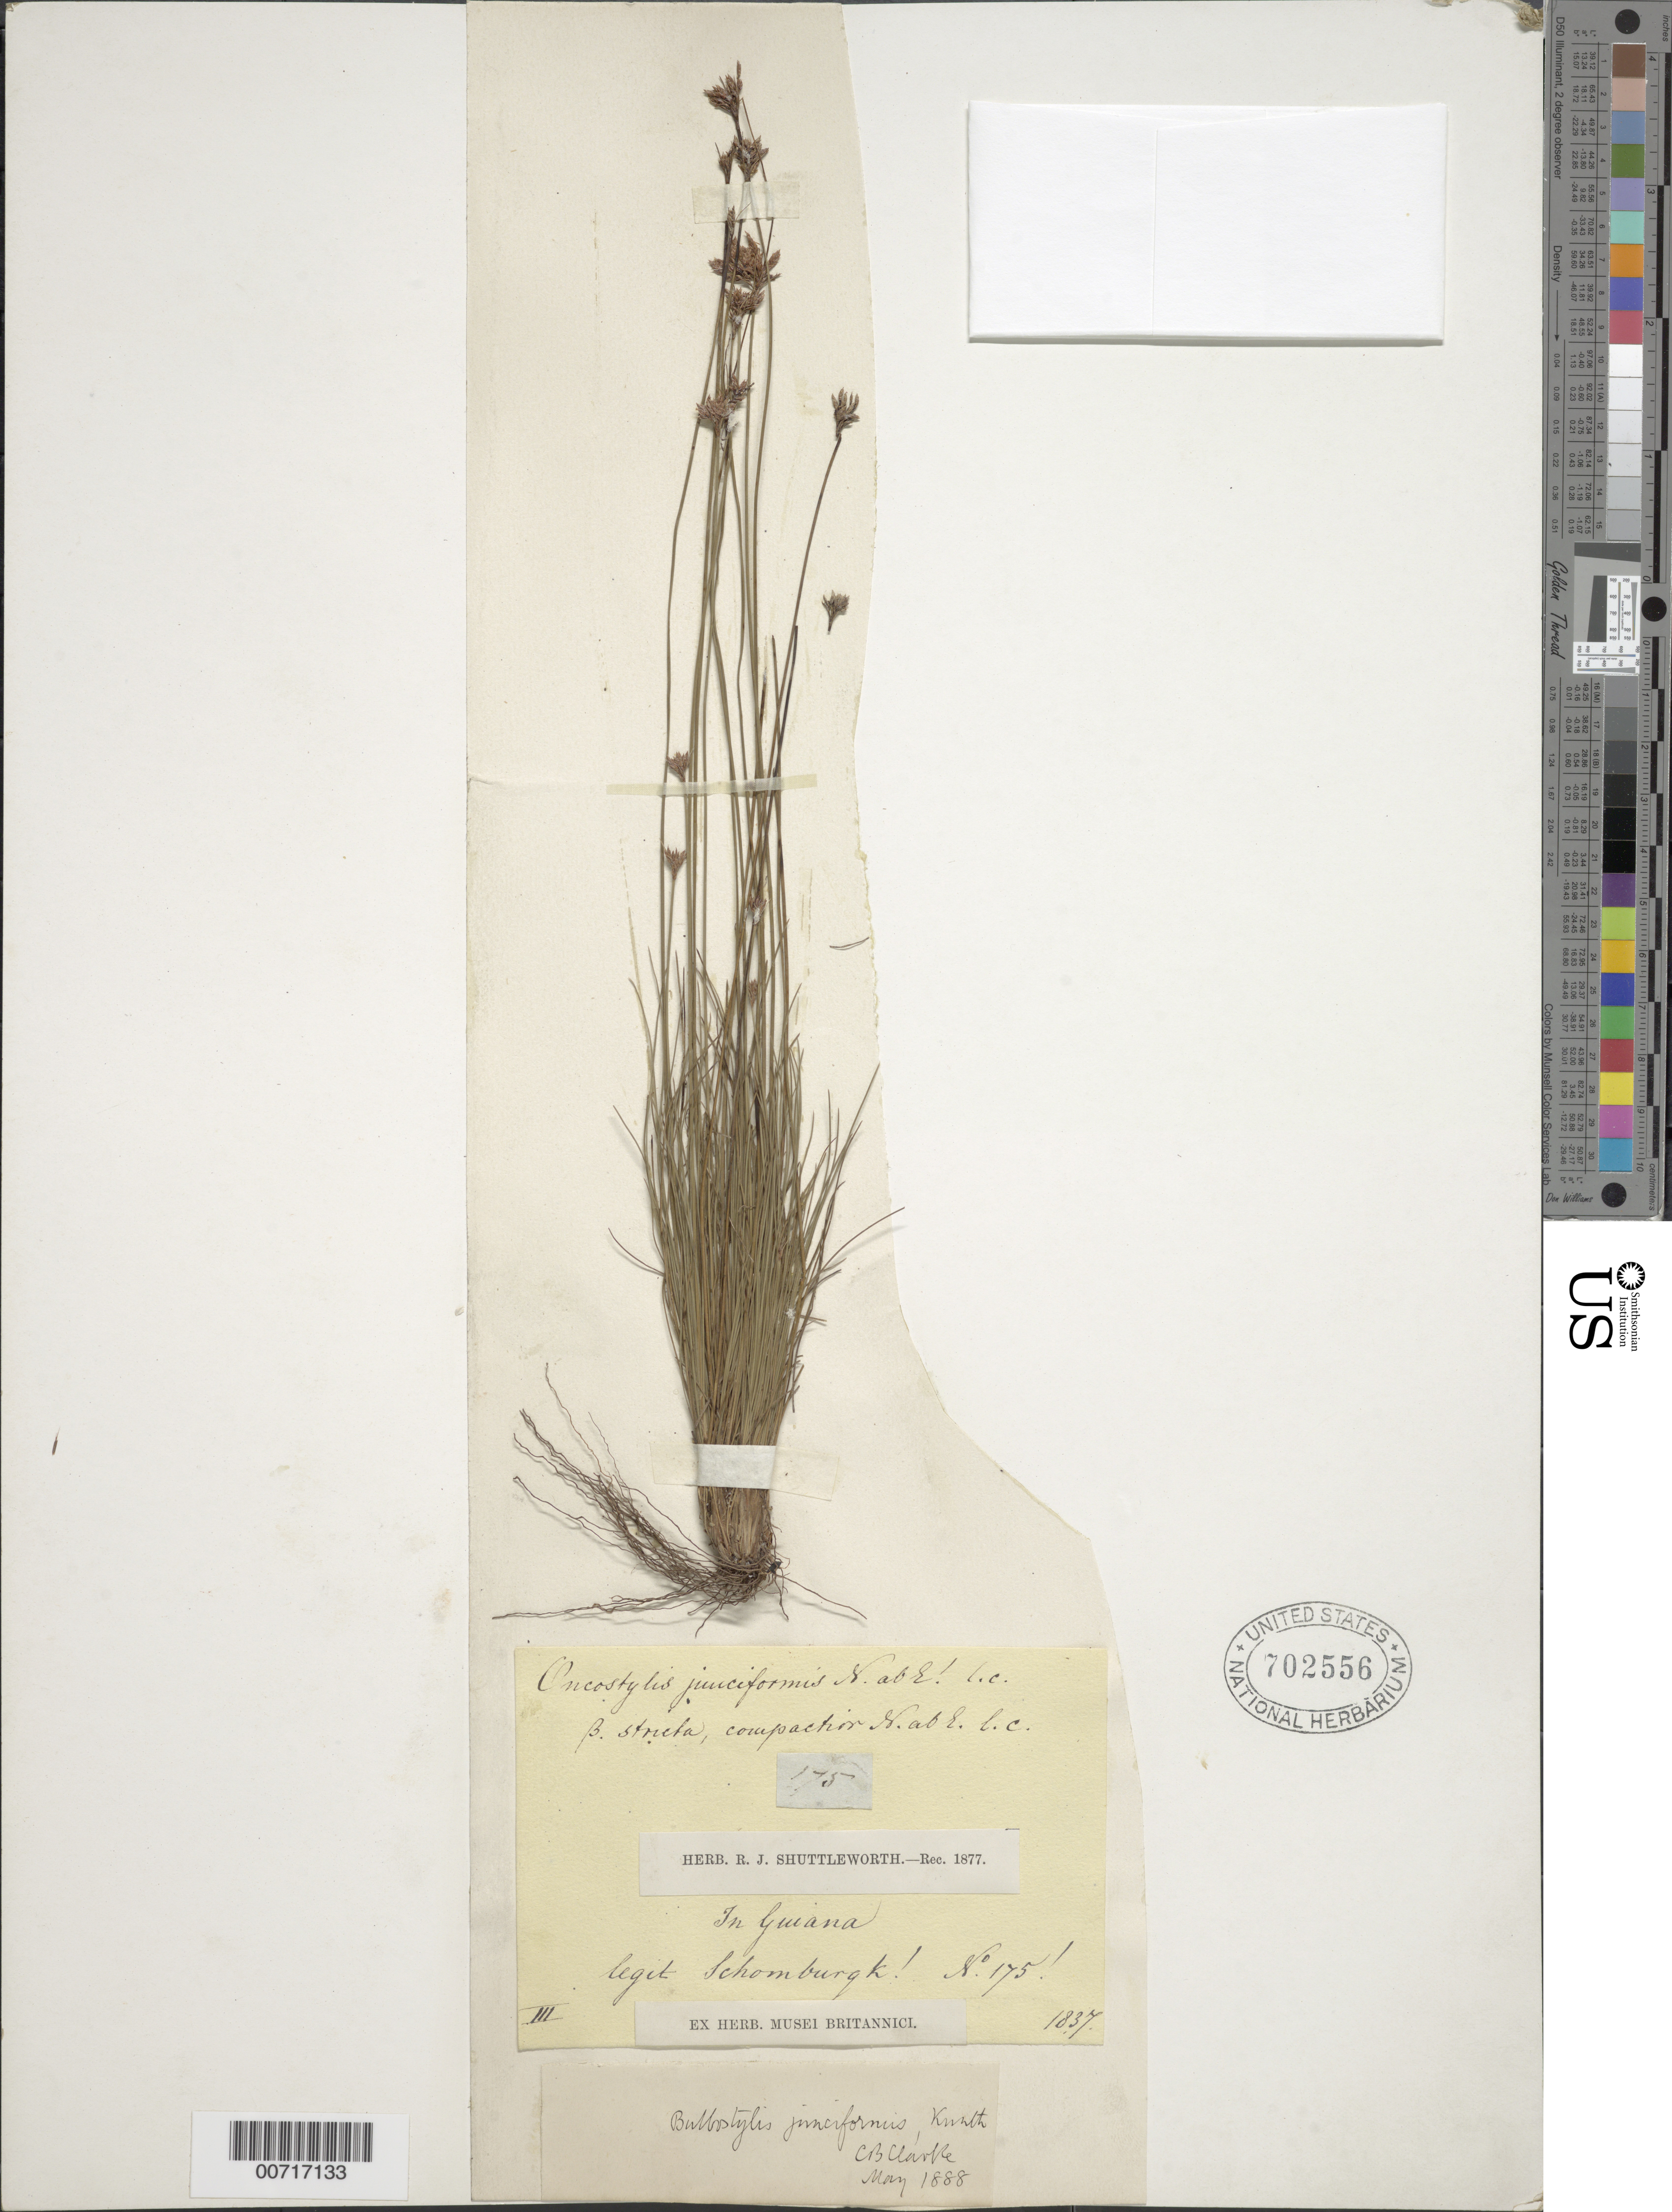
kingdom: Plantae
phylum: Tracheophyta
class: Liliopsida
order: Poales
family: Cyperaceae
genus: Bulbostylis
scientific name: Bulbostylis junciformis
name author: (Kunth) C.B. Clarke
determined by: Clarke, C. B.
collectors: R. H. Schomburgk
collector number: I 175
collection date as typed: March 1837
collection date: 1837-03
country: Guyana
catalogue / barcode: US 702556